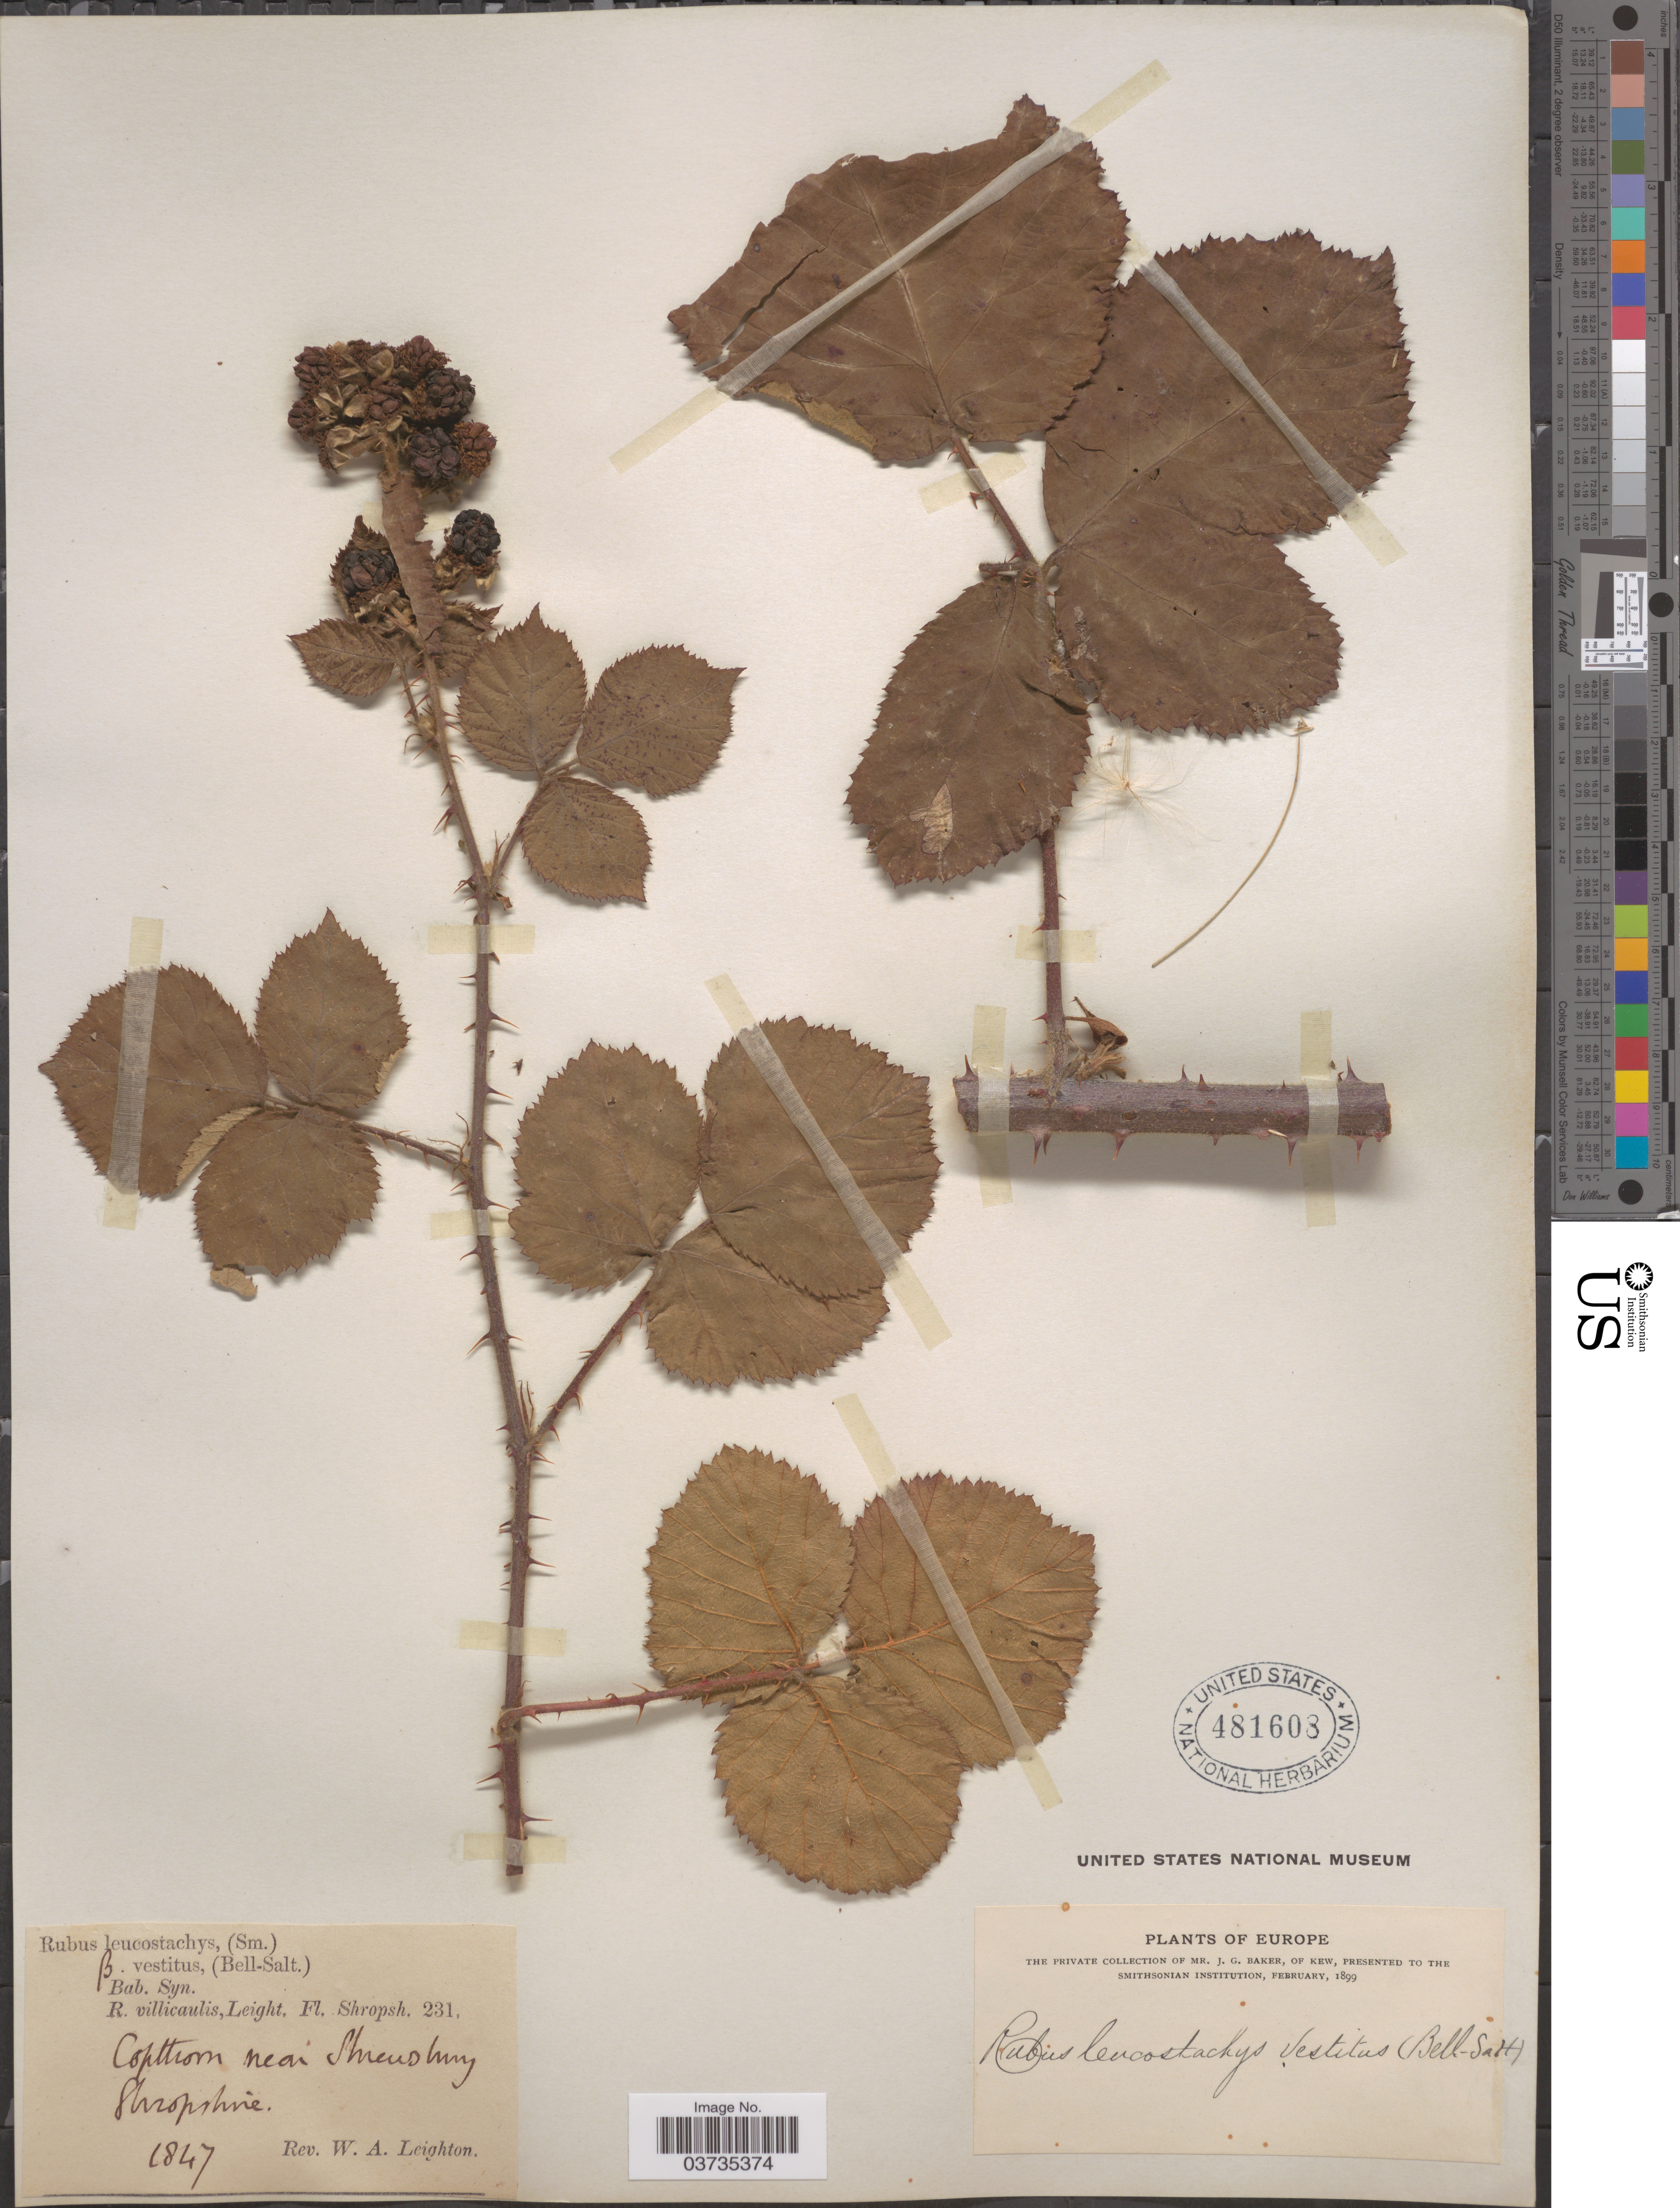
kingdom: Plantae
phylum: Tracheophyta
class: Magnoliopsida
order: Rosales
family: Rosaceae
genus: Rubus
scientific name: Rubus vestitus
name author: Weihe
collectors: W. Leighton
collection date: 1847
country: United Kingdom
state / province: England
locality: Copthorne near Shrewsbury. Shropshire.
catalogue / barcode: US 481608